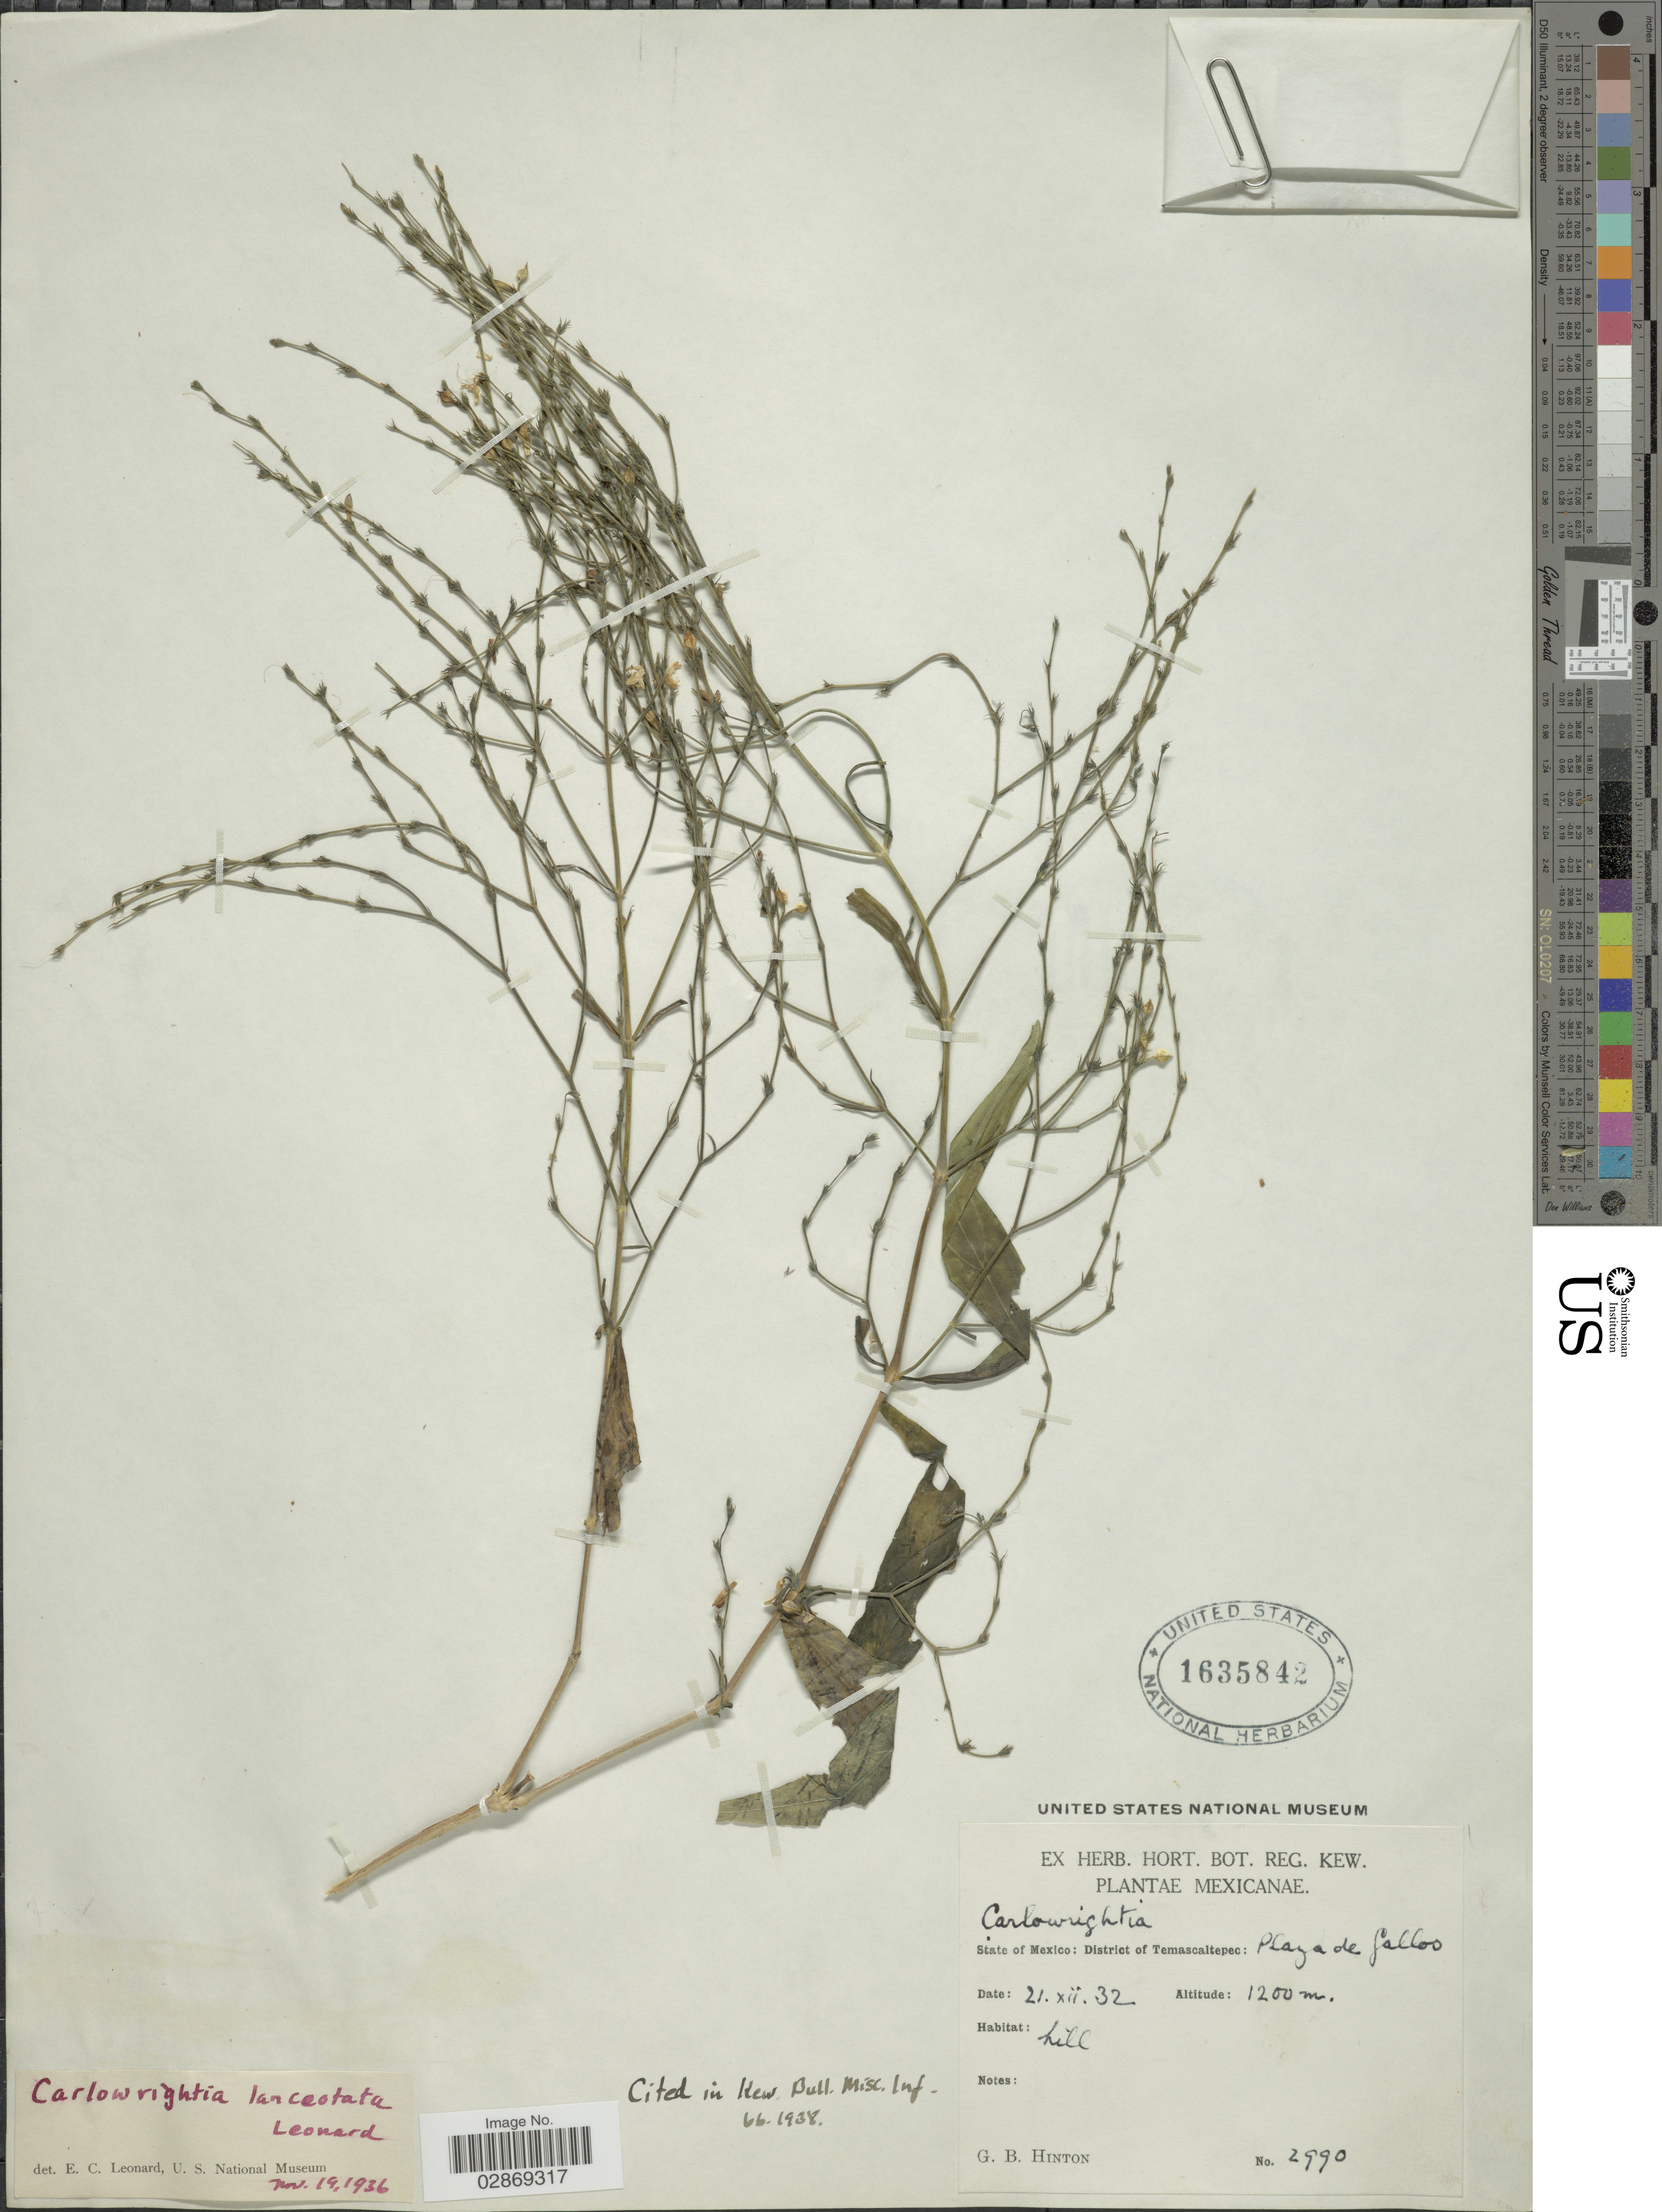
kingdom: Plantae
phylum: Tracheophyta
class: Magnoliopsida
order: Lamiales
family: Acanthaceae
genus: Carlowrightia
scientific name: Carlowrightia pectinata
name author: Brandegee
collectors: G. B. Hinton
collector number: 2990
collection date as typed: Transcribed d/m/y: 21/12/32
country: Mexico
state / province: México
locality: State of Mexico: District of Temascaltepec: Plaza de Gallos.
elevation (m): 1200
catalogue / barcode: US 1635842